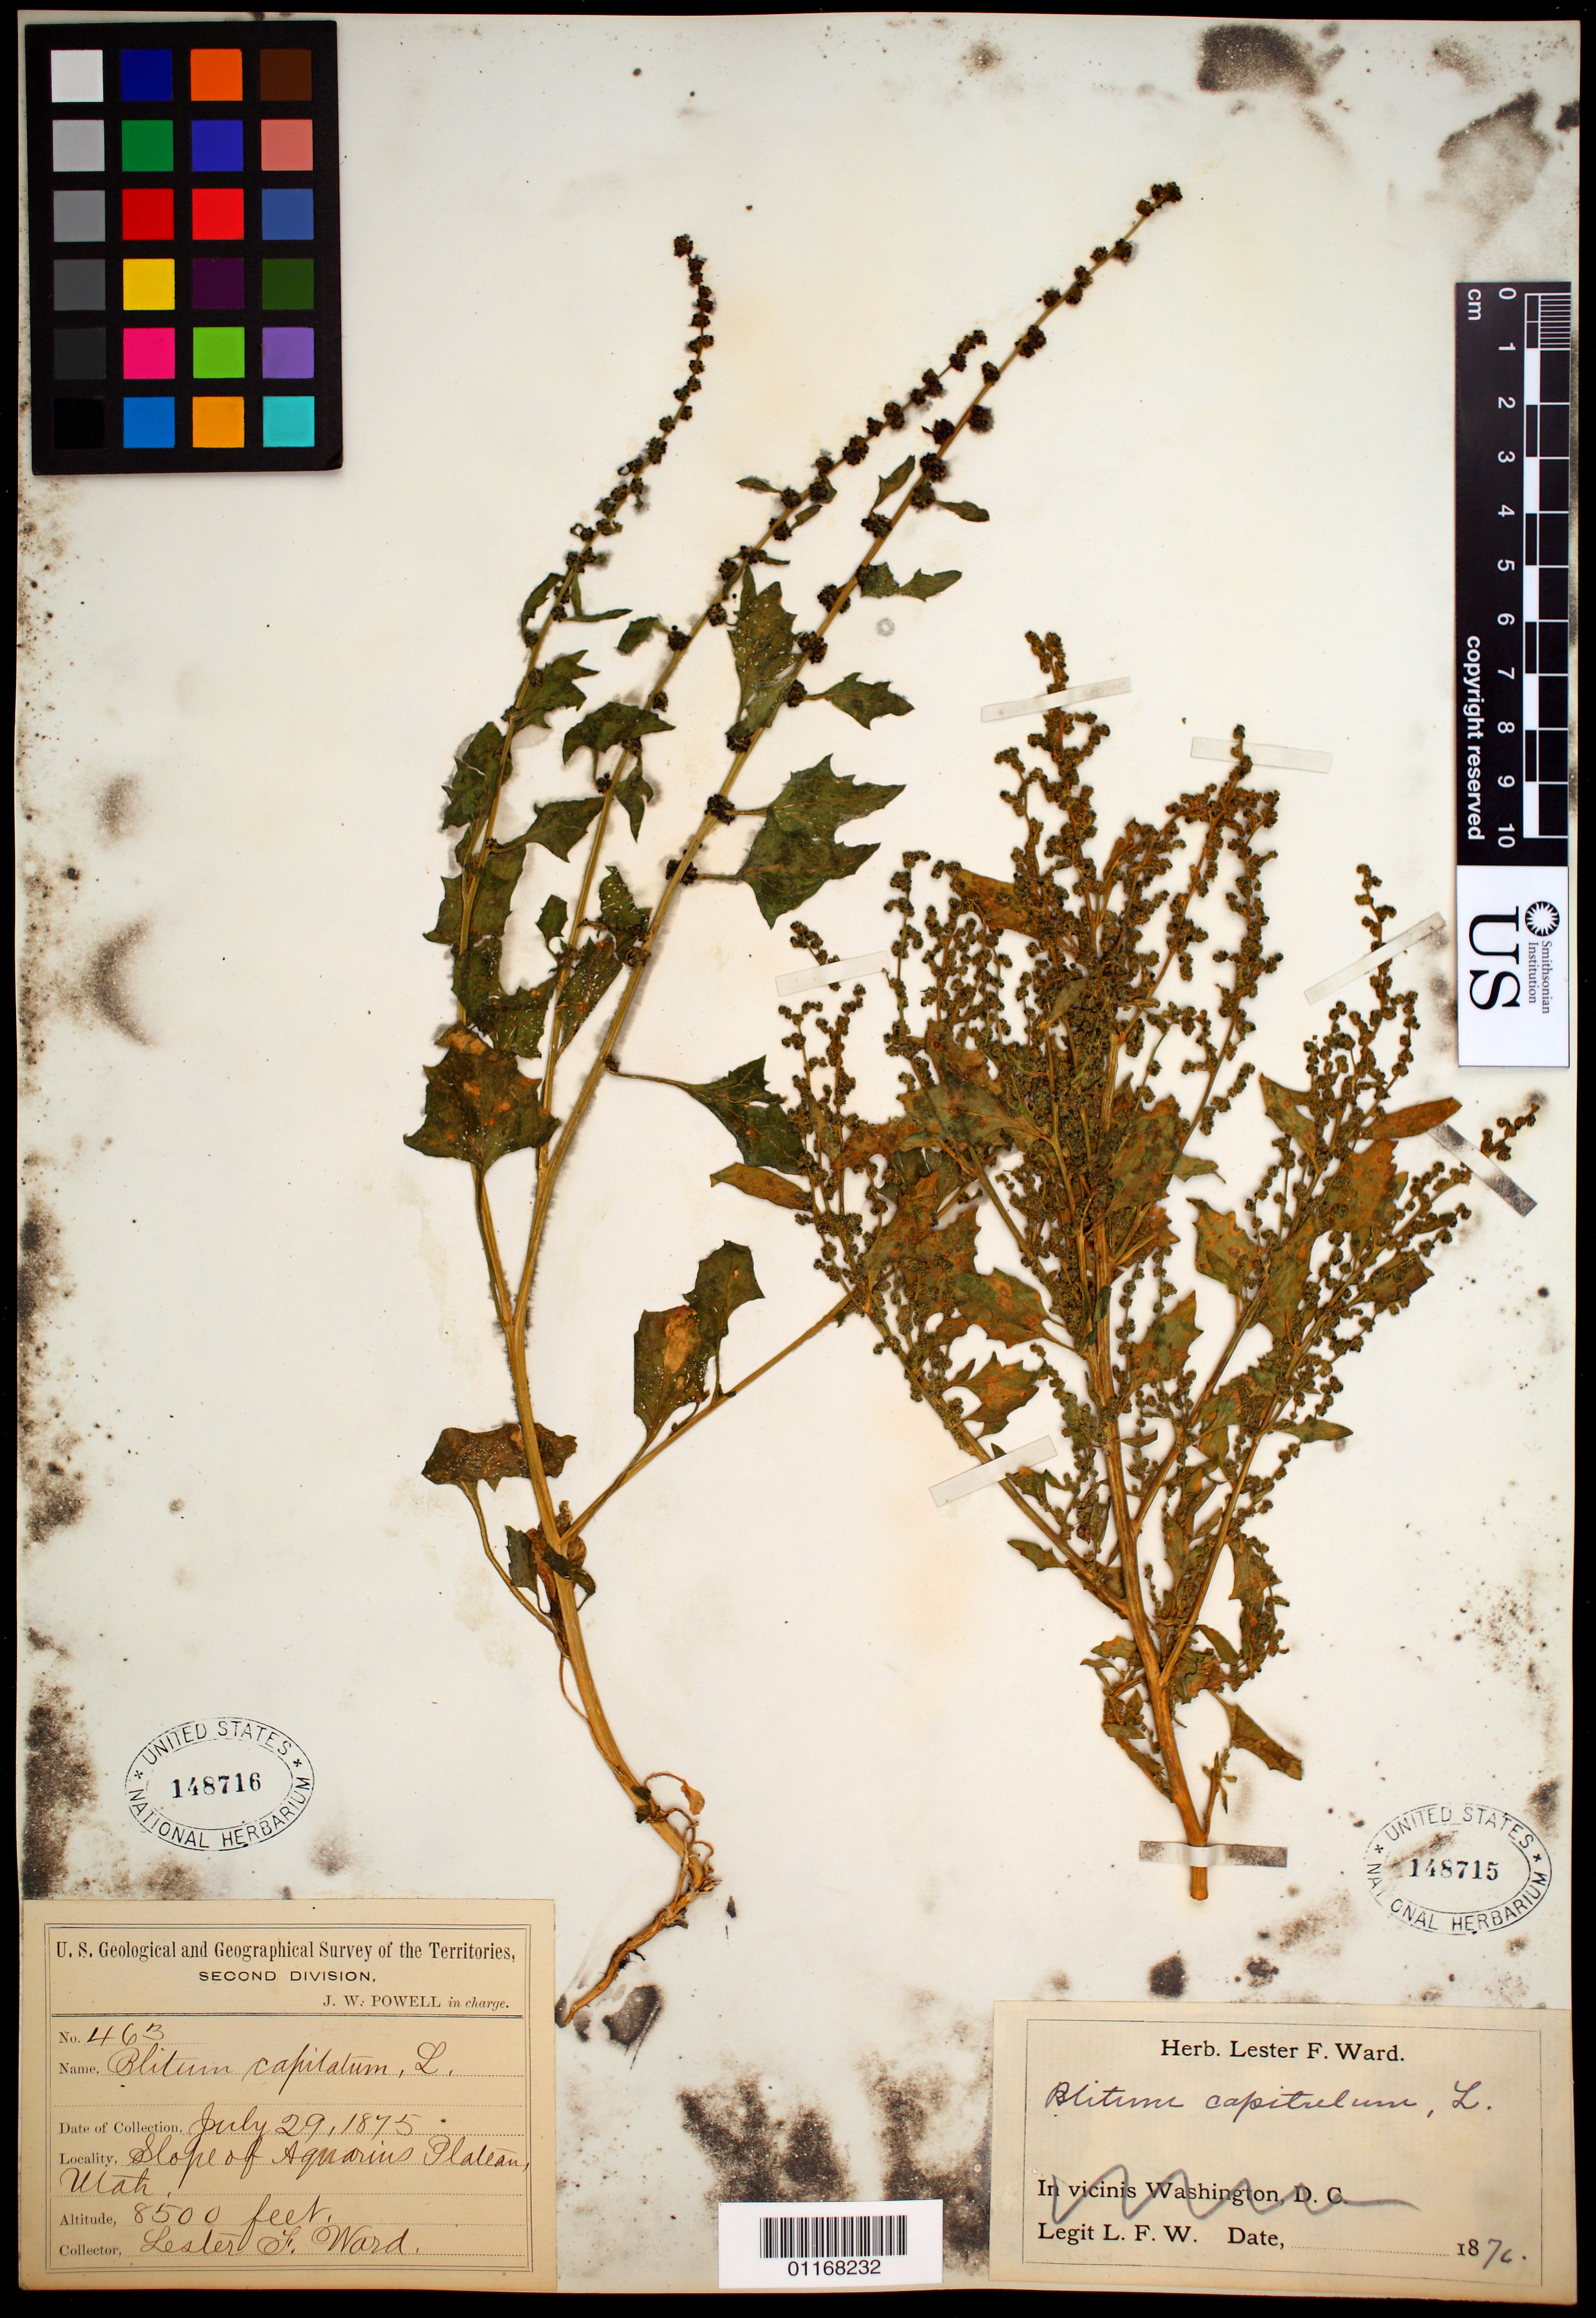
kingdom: Plantae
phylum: Tracheophyta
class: Magnoliopsida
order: Caryophyllales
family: Amaranthaceae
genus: Blitum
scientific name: Blitum capitatum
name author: L.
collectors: L. F. Ward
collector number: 463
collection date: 1875-07-29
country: United States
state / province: Utah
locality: Slope of Aquarius Plateau.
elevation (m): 2591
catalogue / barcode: US 148716